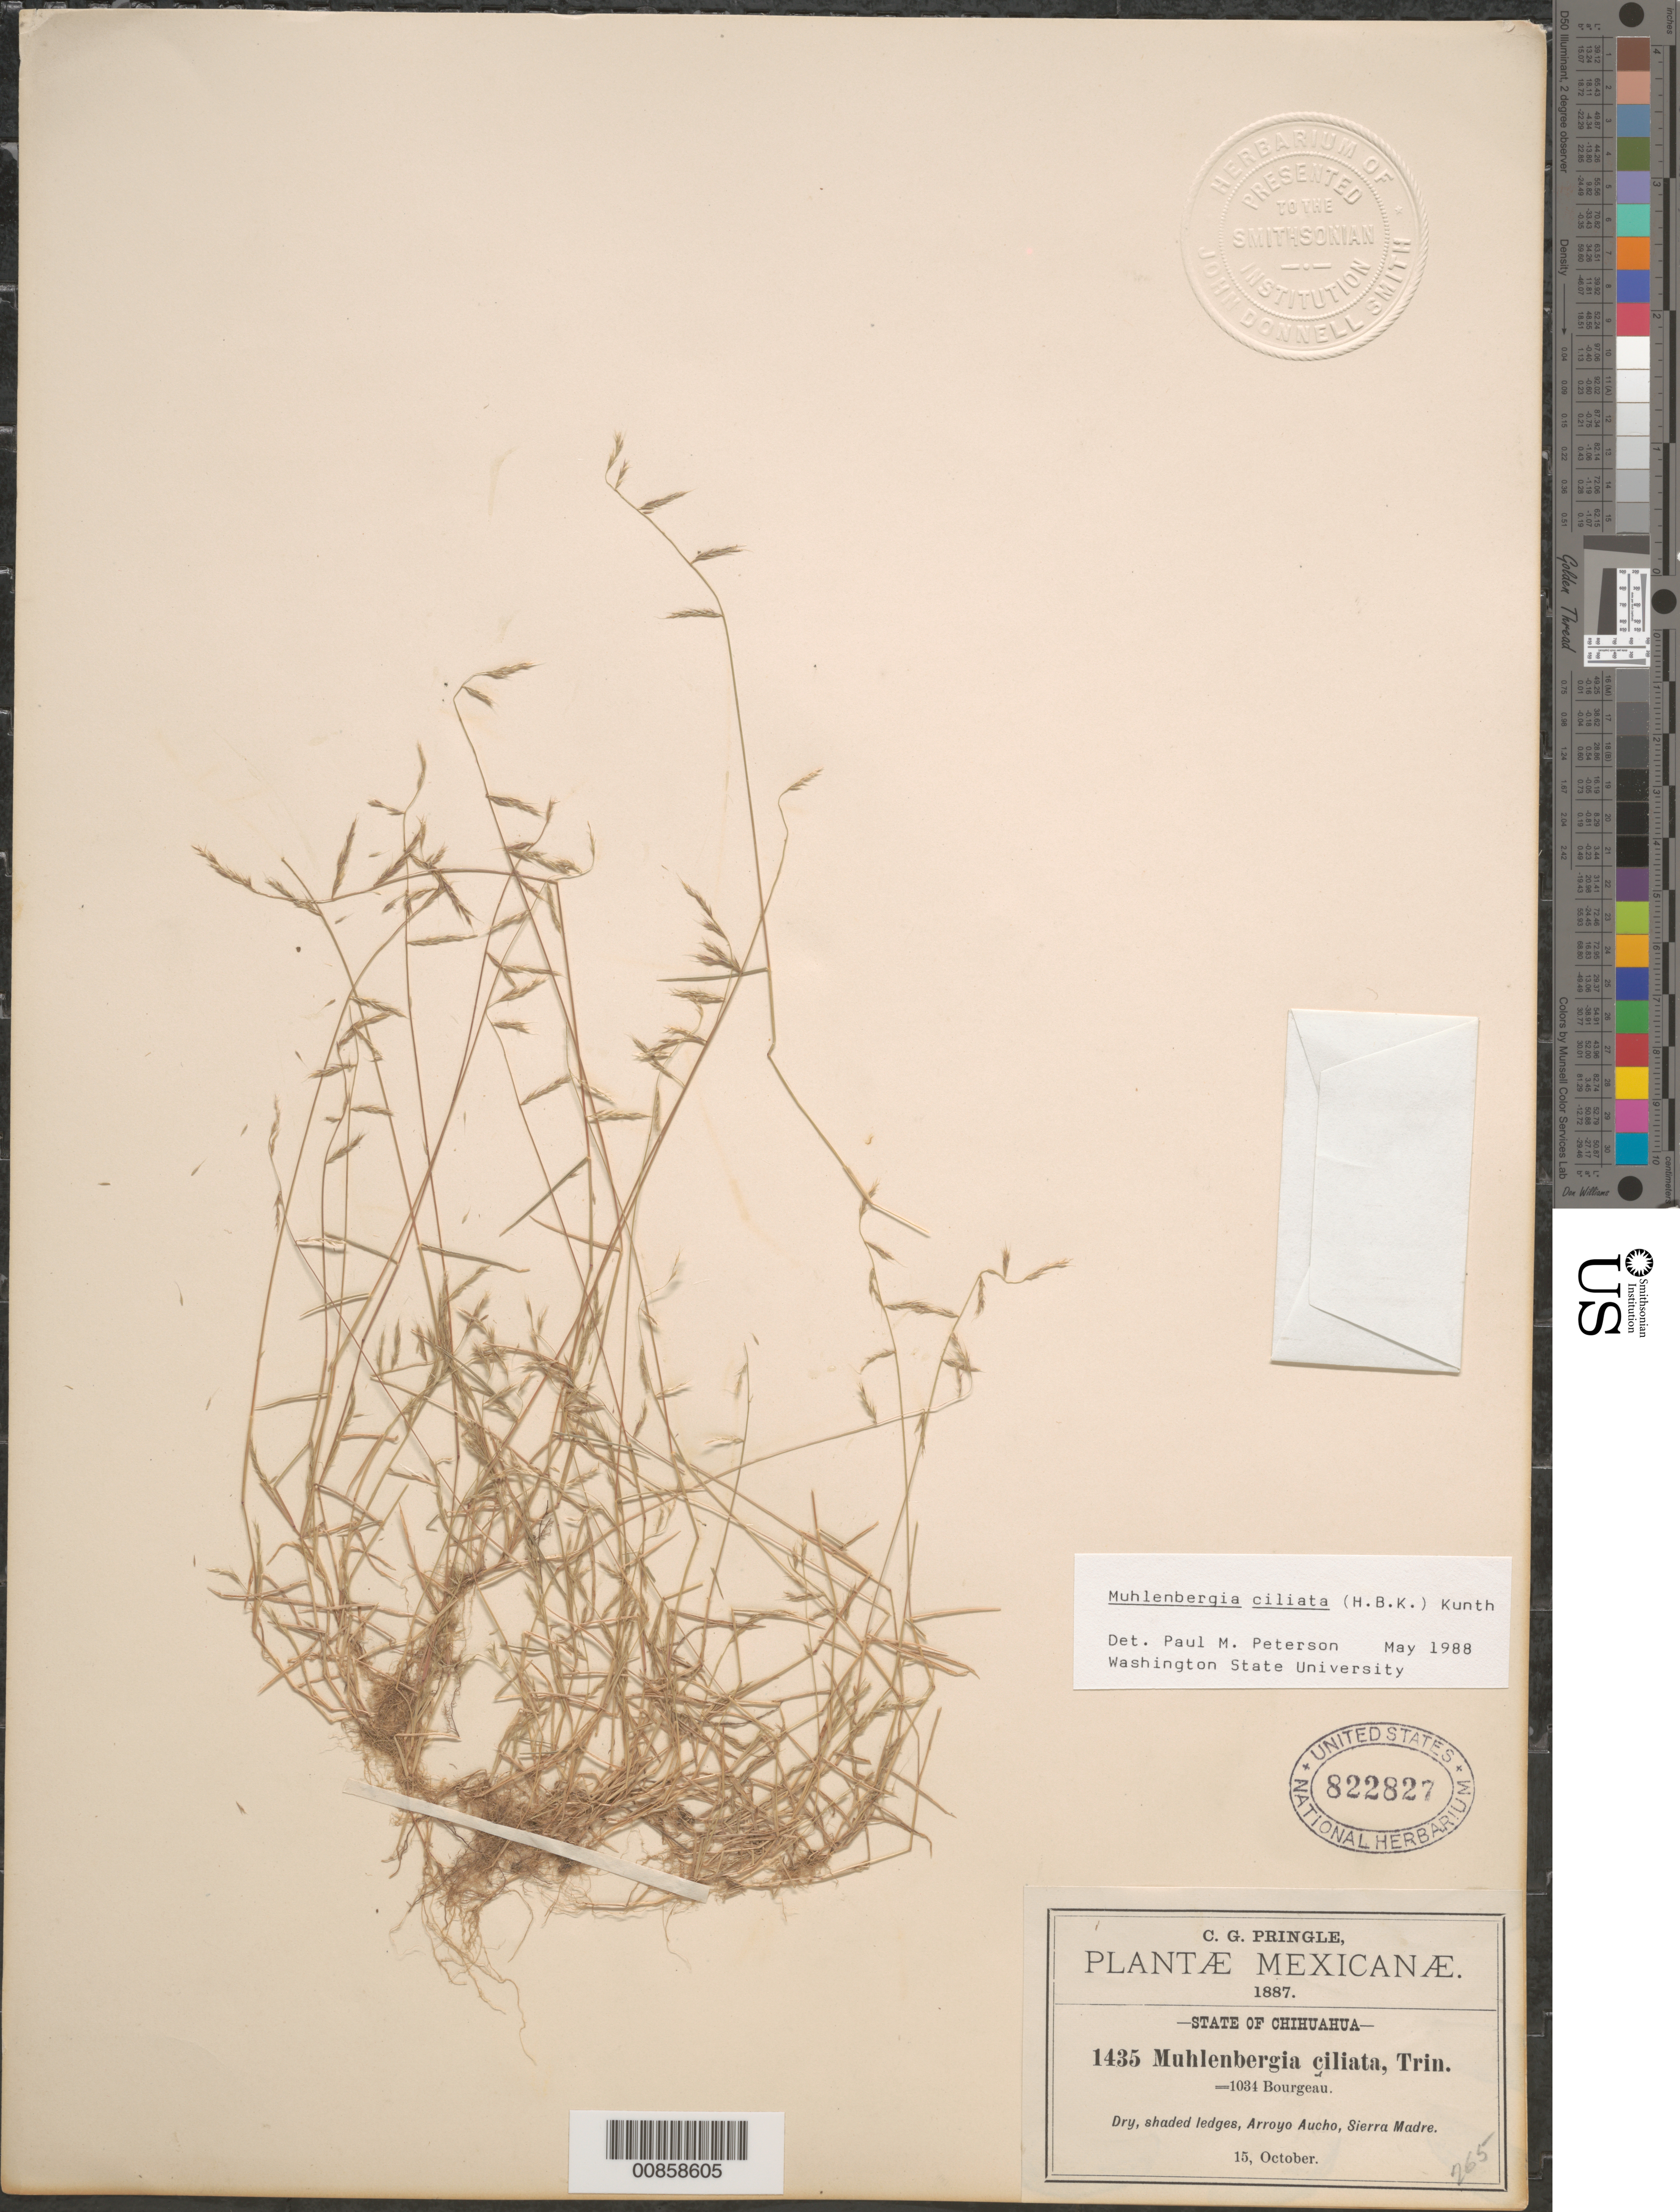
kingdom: Plantae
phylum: Tracheophyta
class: Liliopsida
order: Poales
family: Poaceae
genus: Muhlenbergia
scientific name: Muhlenbergia ciliata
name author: (Kunth) Trin.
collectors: C. G. Pringle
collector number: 1435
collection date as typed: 15 Oct 1887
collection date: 1887-10-15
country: Mexico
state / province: Chihuahua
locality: Arroyo Ancho, Sierra Madre, Chih.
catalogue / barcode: US 822827